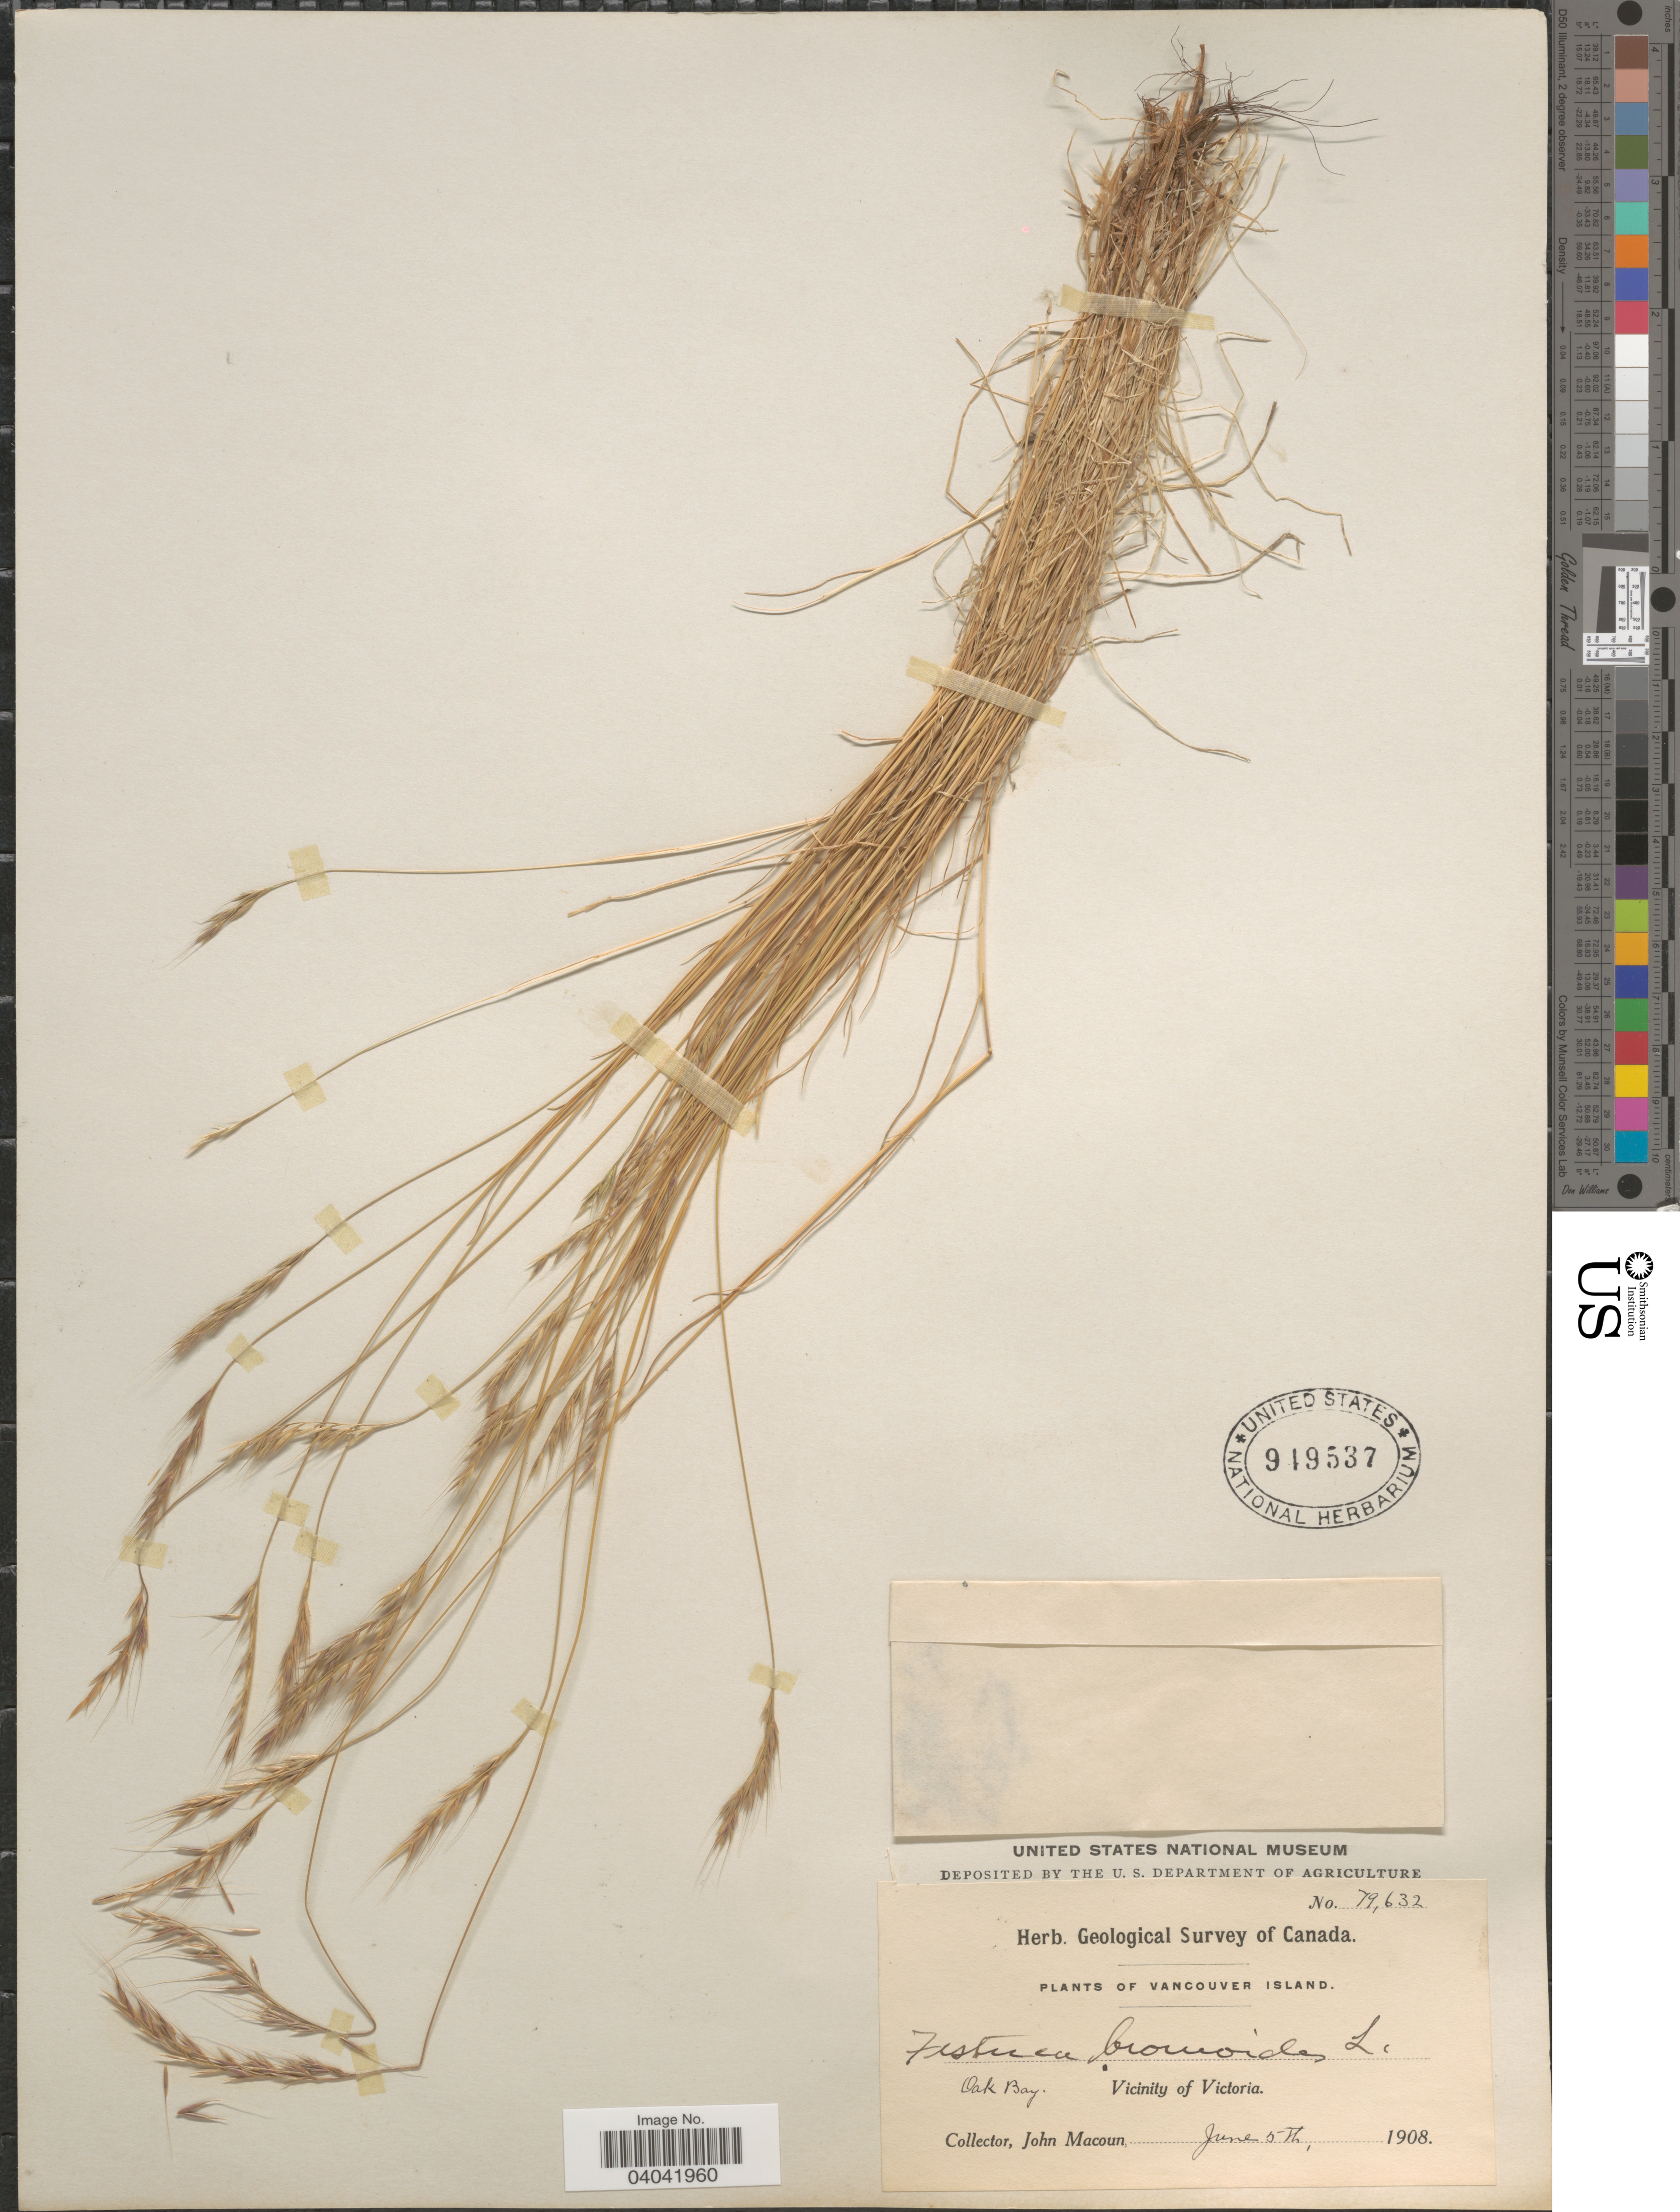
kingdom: Plantae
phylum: Tracheophyta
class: Liliopsida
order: Poales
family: Poaceae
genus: Festuca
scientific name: Festuca bromoides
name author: L.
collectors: J. Macoun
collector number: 79632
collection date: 1908-06-05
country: Canada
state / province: British Columbia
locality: Vancouver Island. Oak Bay. Vicinity of Victoria.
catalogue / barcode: US 949537